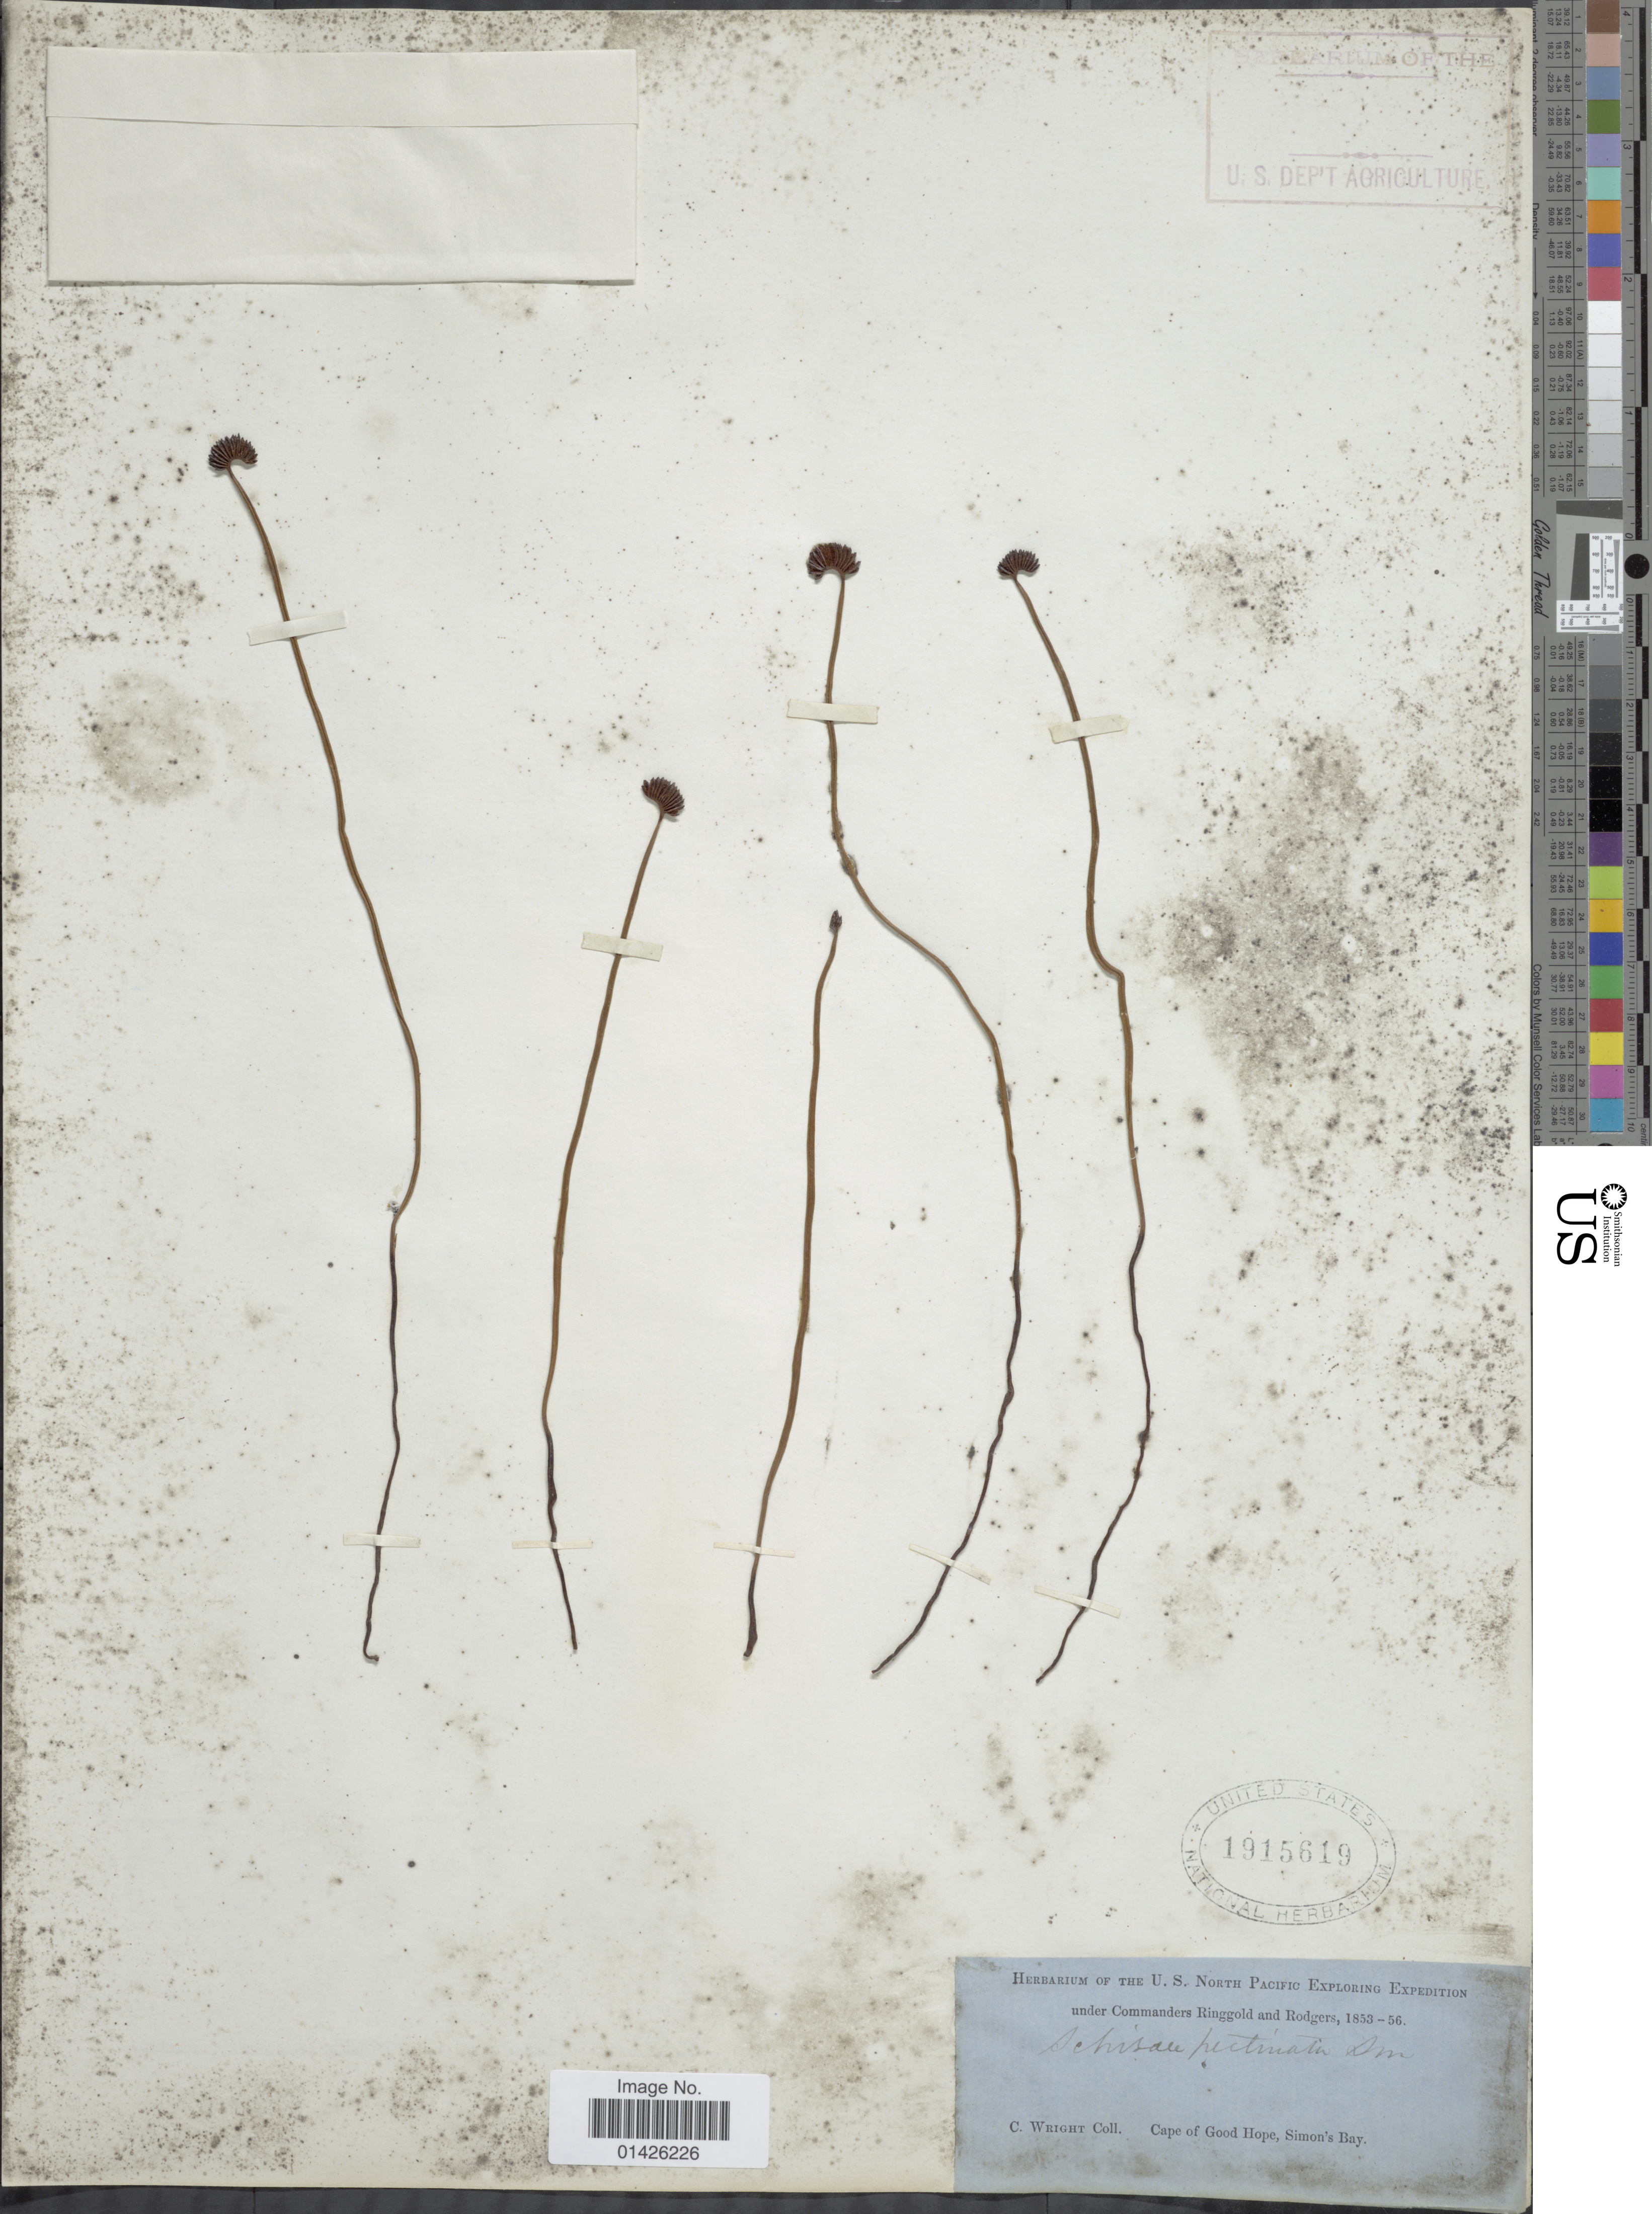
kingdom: Plantae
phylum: Tracheophyta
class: Polypodiopsida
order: Schizaeales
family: Schizaeaceae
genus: Schizaea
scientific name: Schizaea pectinata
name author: (L.) Sw.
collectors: C. Wright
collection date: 1853/1856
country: South Africa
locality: Cape of Good Hope, Simon's Bay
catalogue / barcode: US 1915619